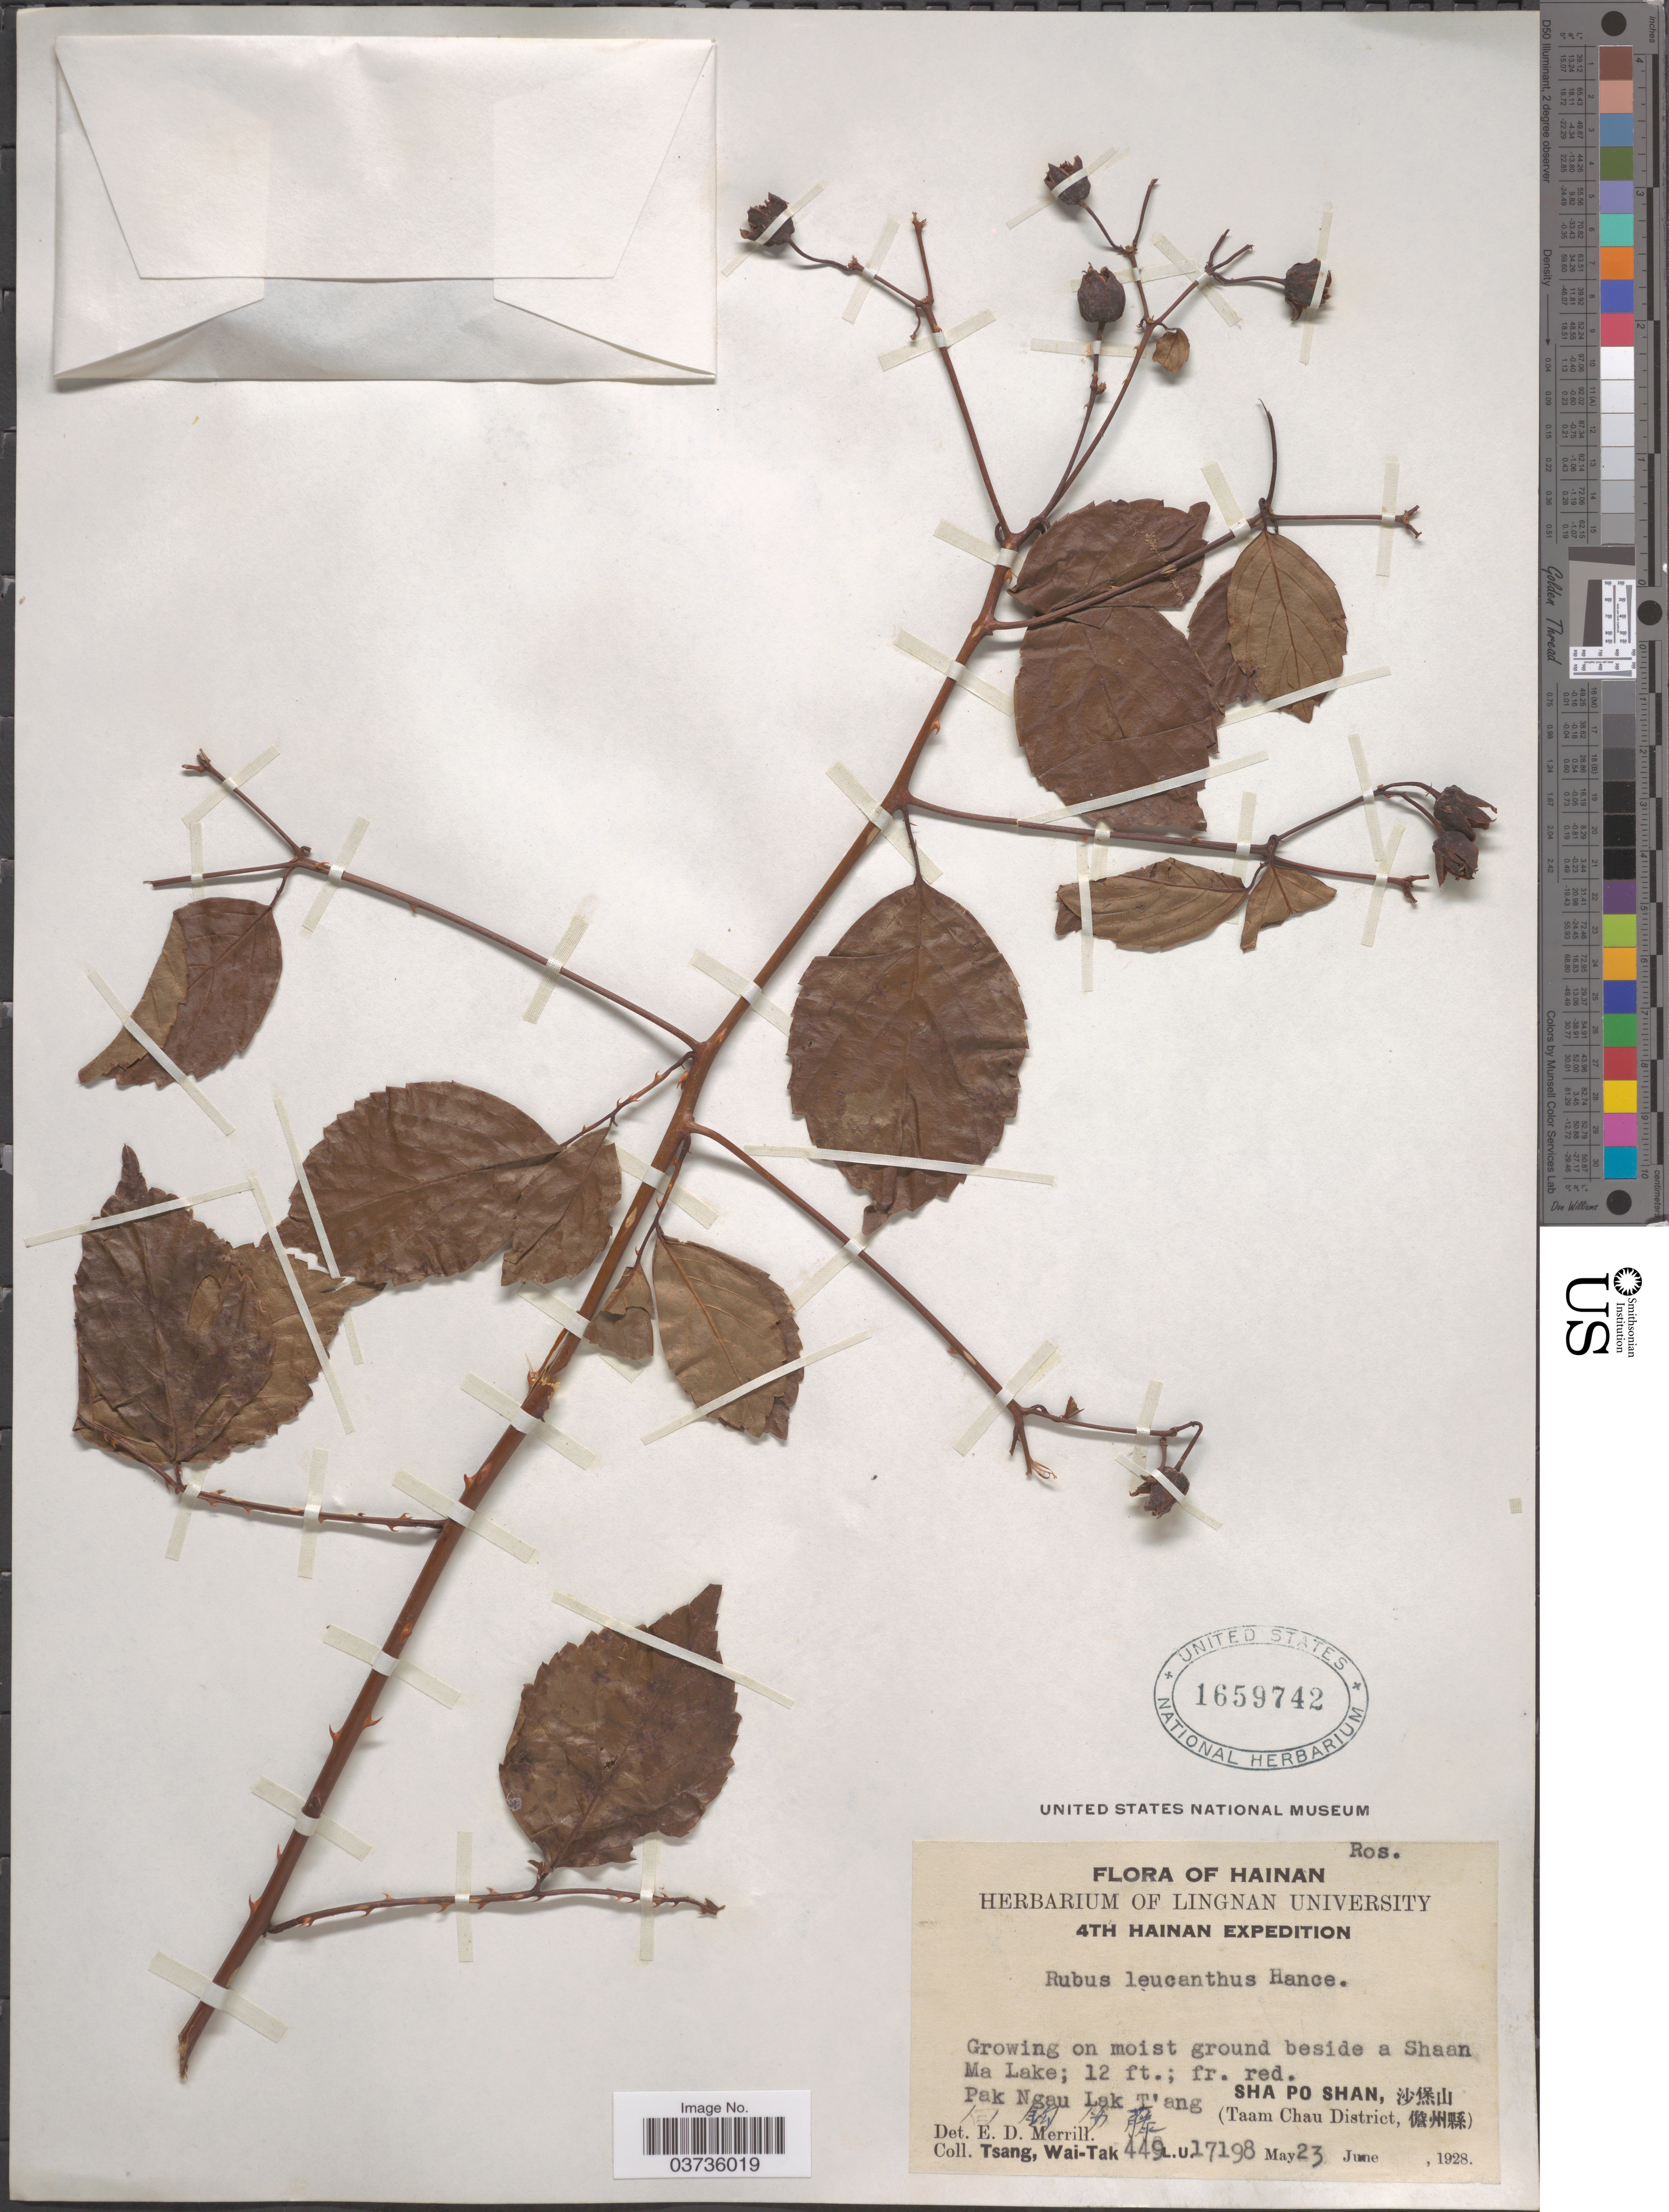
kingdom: Plantae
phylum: Tracheophyta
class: Magnoliopsida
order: Rosales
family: Rosaceae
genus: Rubus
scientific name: Rubus leucanthus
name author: Hance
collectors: W. T. Tsang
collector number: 449L.U.17198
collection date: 1928-05-23/1928-06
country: China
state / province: Hainan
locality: Beside a Shaan Ma Lake. Sha Po Shan, X. (Taam Chau District, X). Pak Ngau Lak T'ang X.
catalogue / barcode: US 1659742